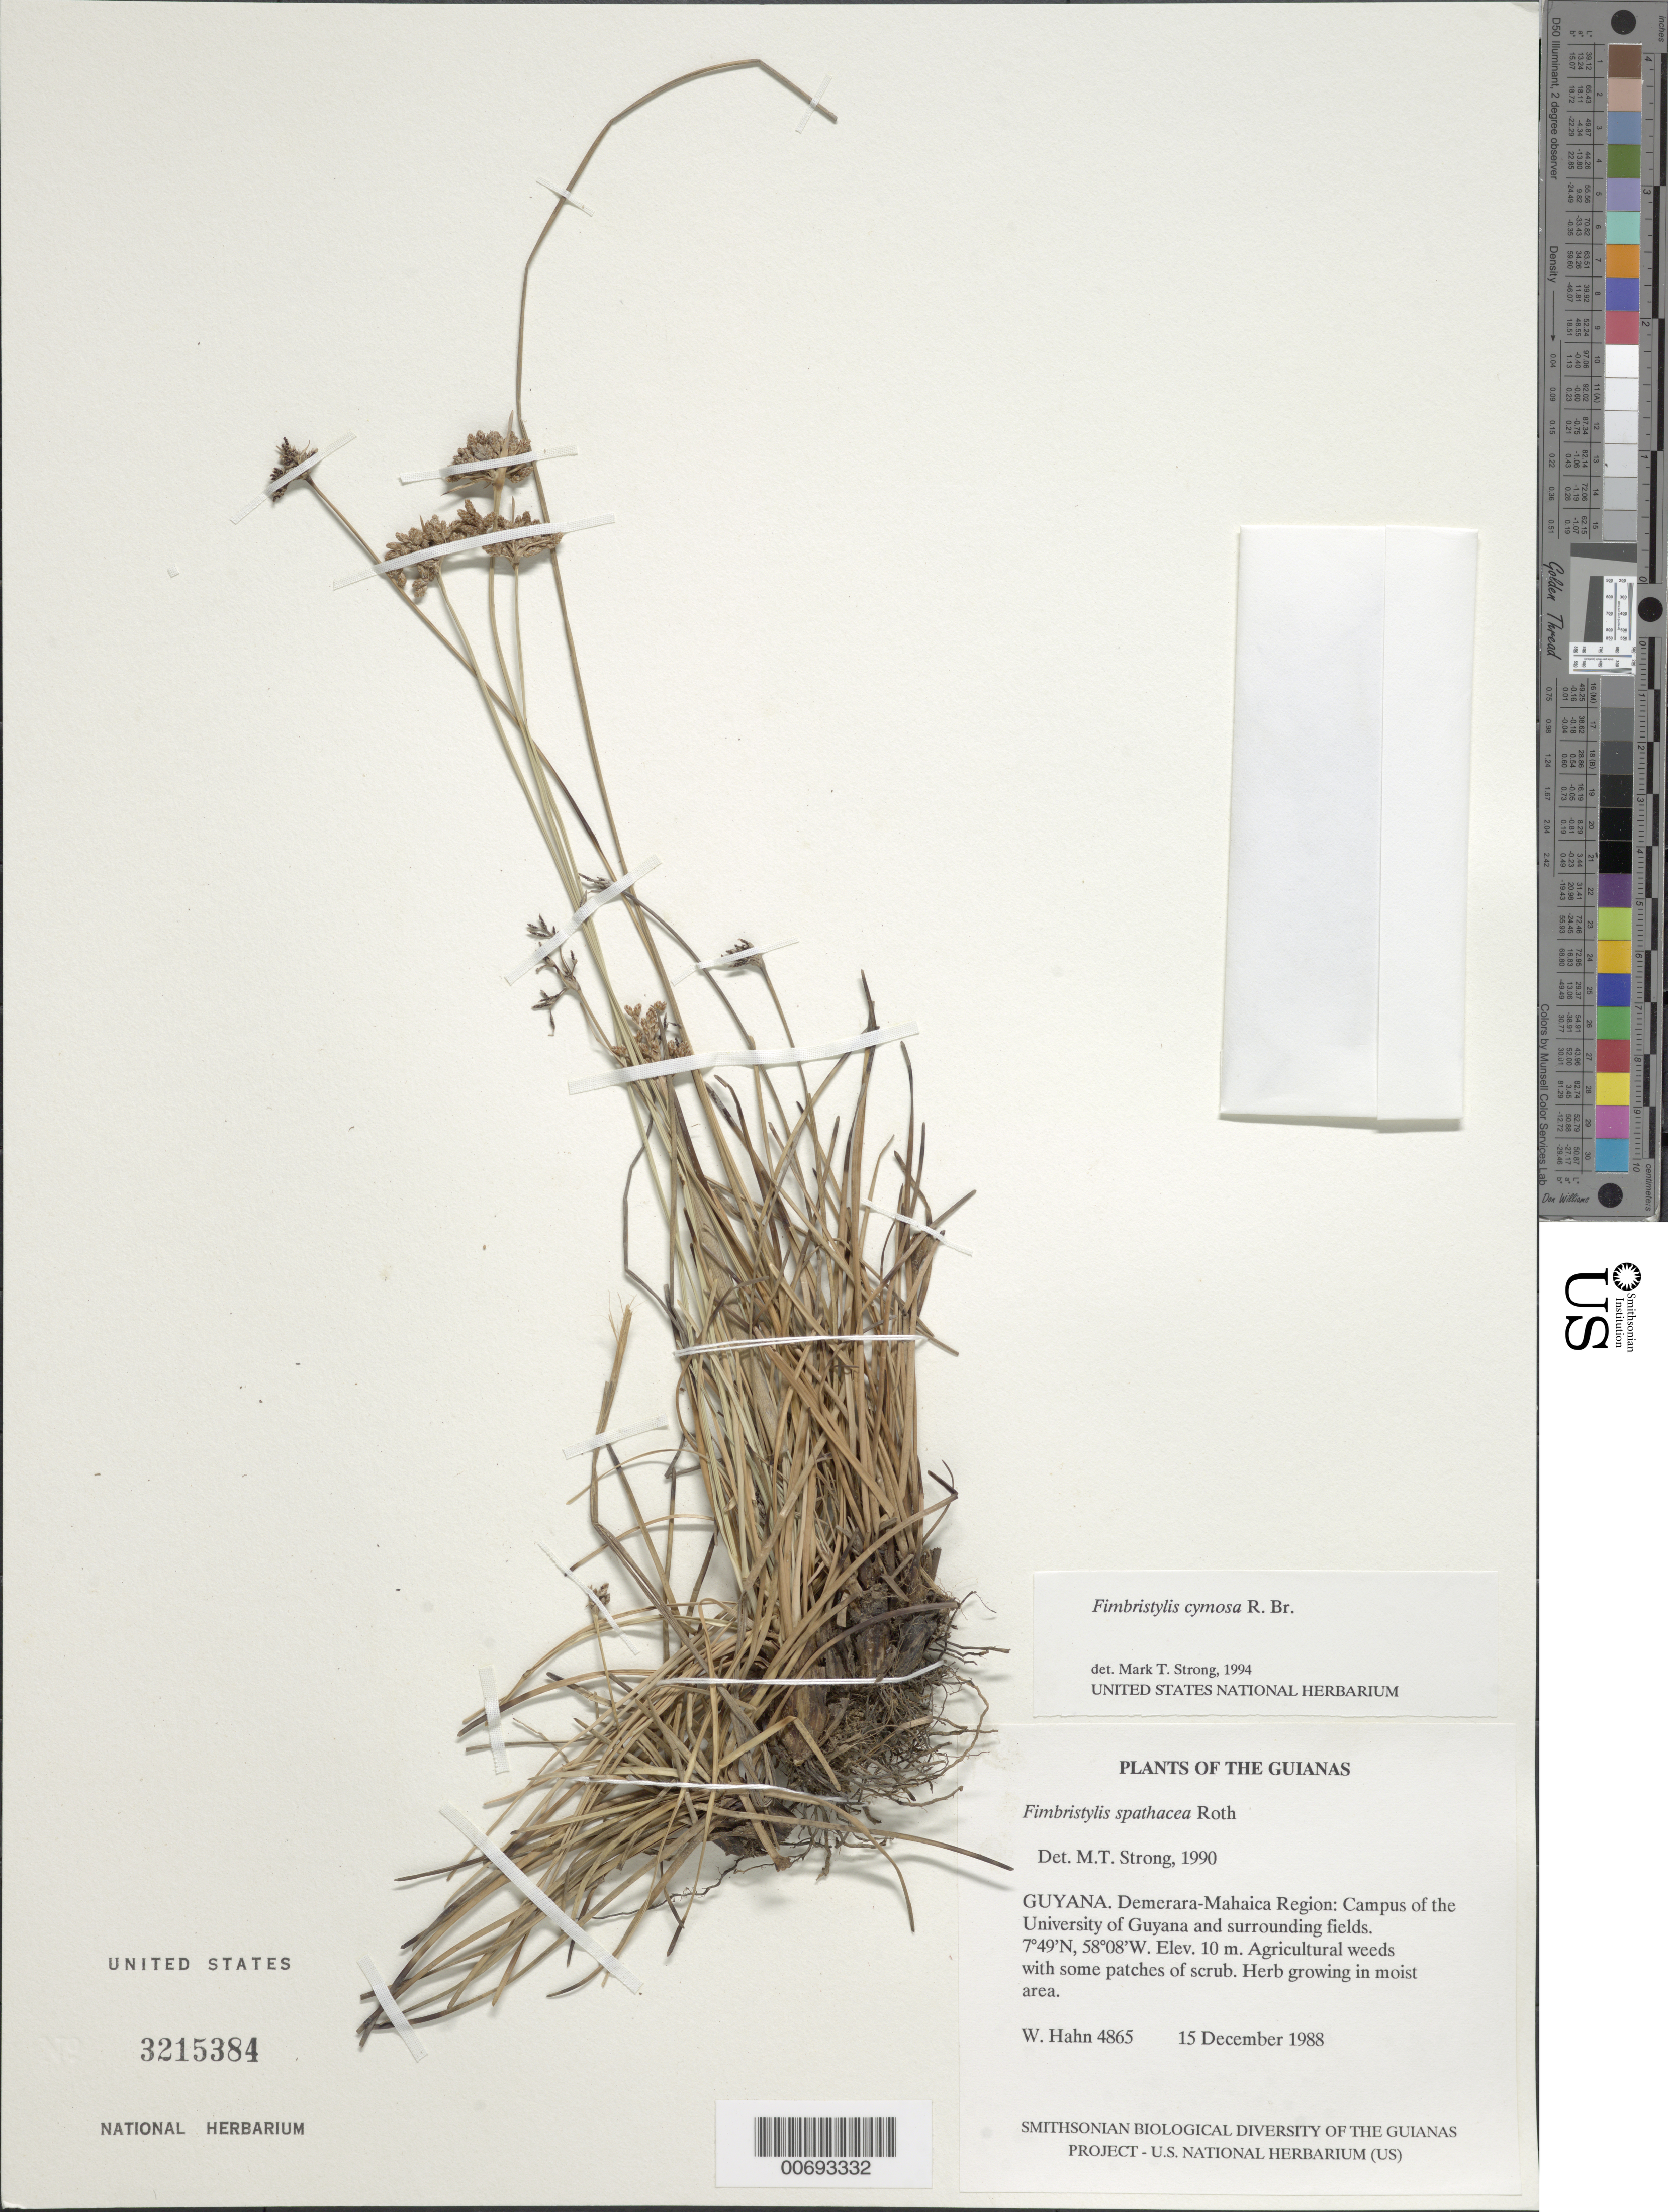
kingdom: Plantae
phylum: Tracheophyta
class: Liliopsida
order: Poales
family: Cyperaceae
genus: Fimbristylis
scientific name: Fimbristylis cymosa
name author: R. Br.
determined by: Strong, M. T., (US), Smithsonian Institution - National Museum of Natural History (UNITED STATES)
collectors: W. Hahn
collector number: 4865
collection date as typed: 15 December 1988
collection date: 1988-12-15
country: Guyana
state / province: Demerara-Mahaica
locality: Campus of the University of Guyana and surrounding fields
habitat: Agricultural weeds with some patches of scrub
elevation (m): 10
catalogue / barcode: US 3215384